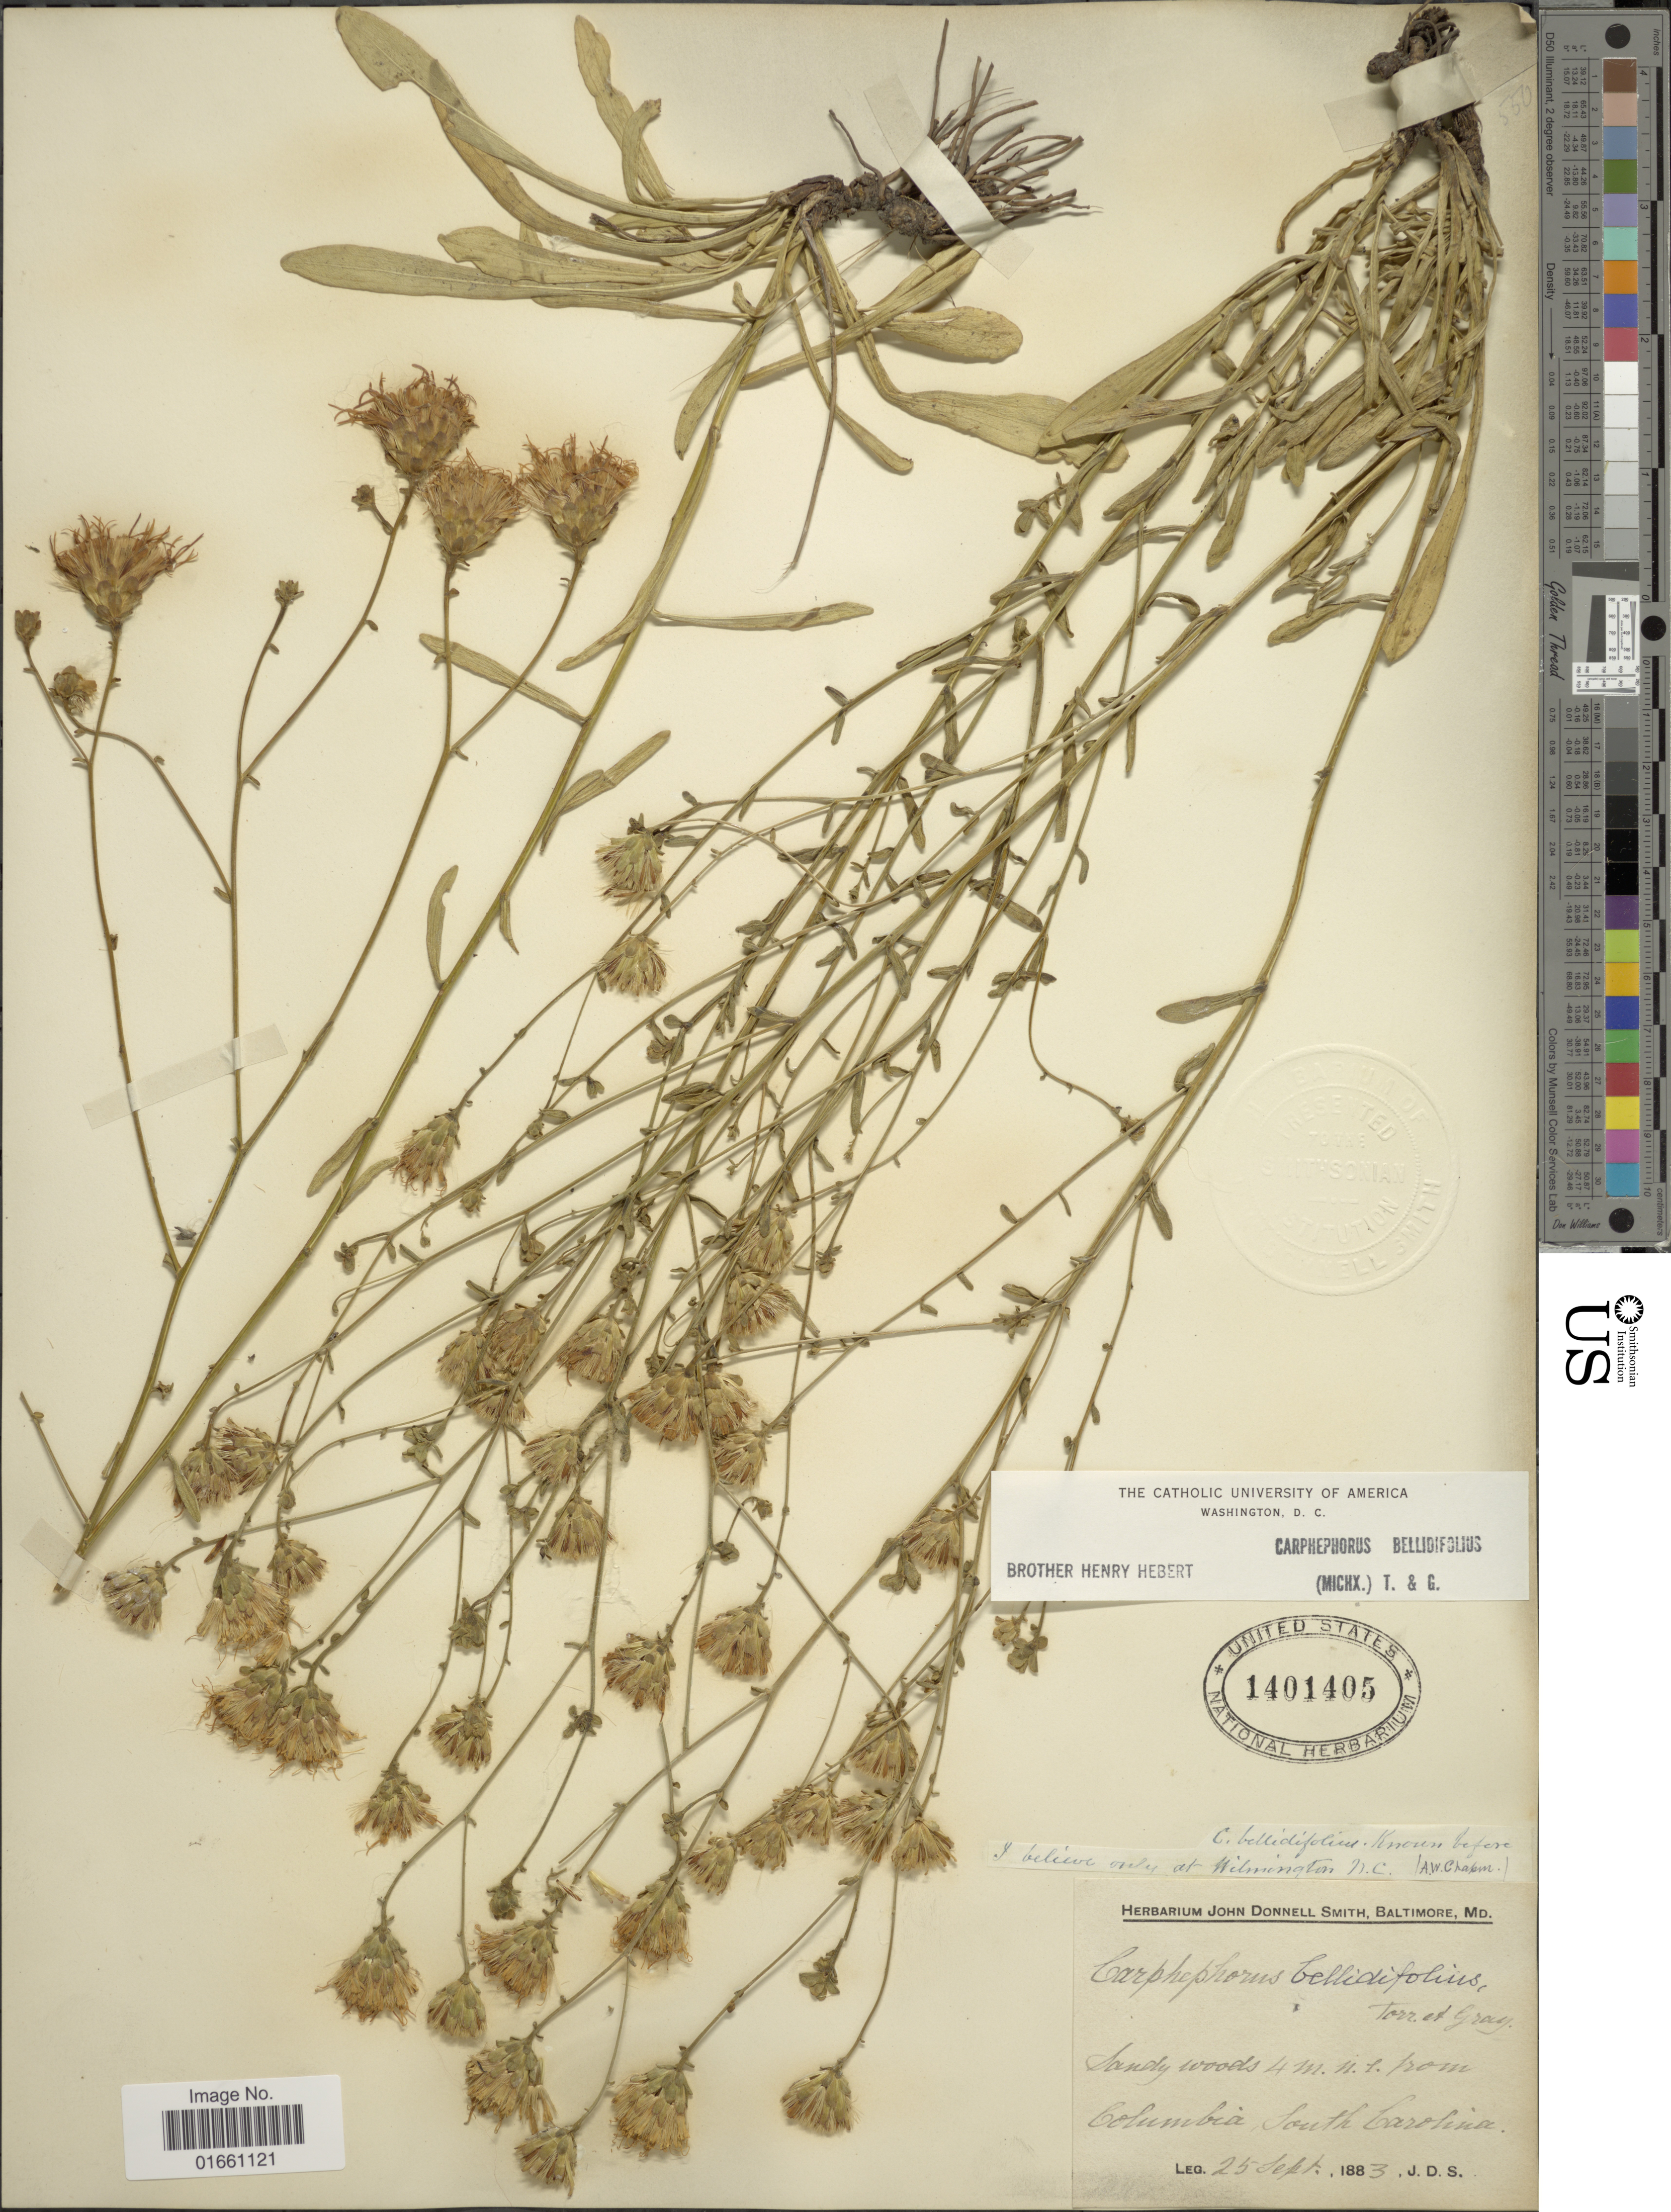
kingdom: Plantae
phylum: Tracheophyta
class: Magnoliopsida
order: Asterales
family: Asteraceae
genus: Carphephorus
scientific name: Carphephorus bellidifolius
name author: (Michx.) Torr. & A. Gray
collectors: J. Donnell Smith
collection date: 1883-09-25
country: United States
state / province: South Carolina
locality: Sandy woods 4 m. n.s. from Columbia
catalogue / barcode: US 1401405